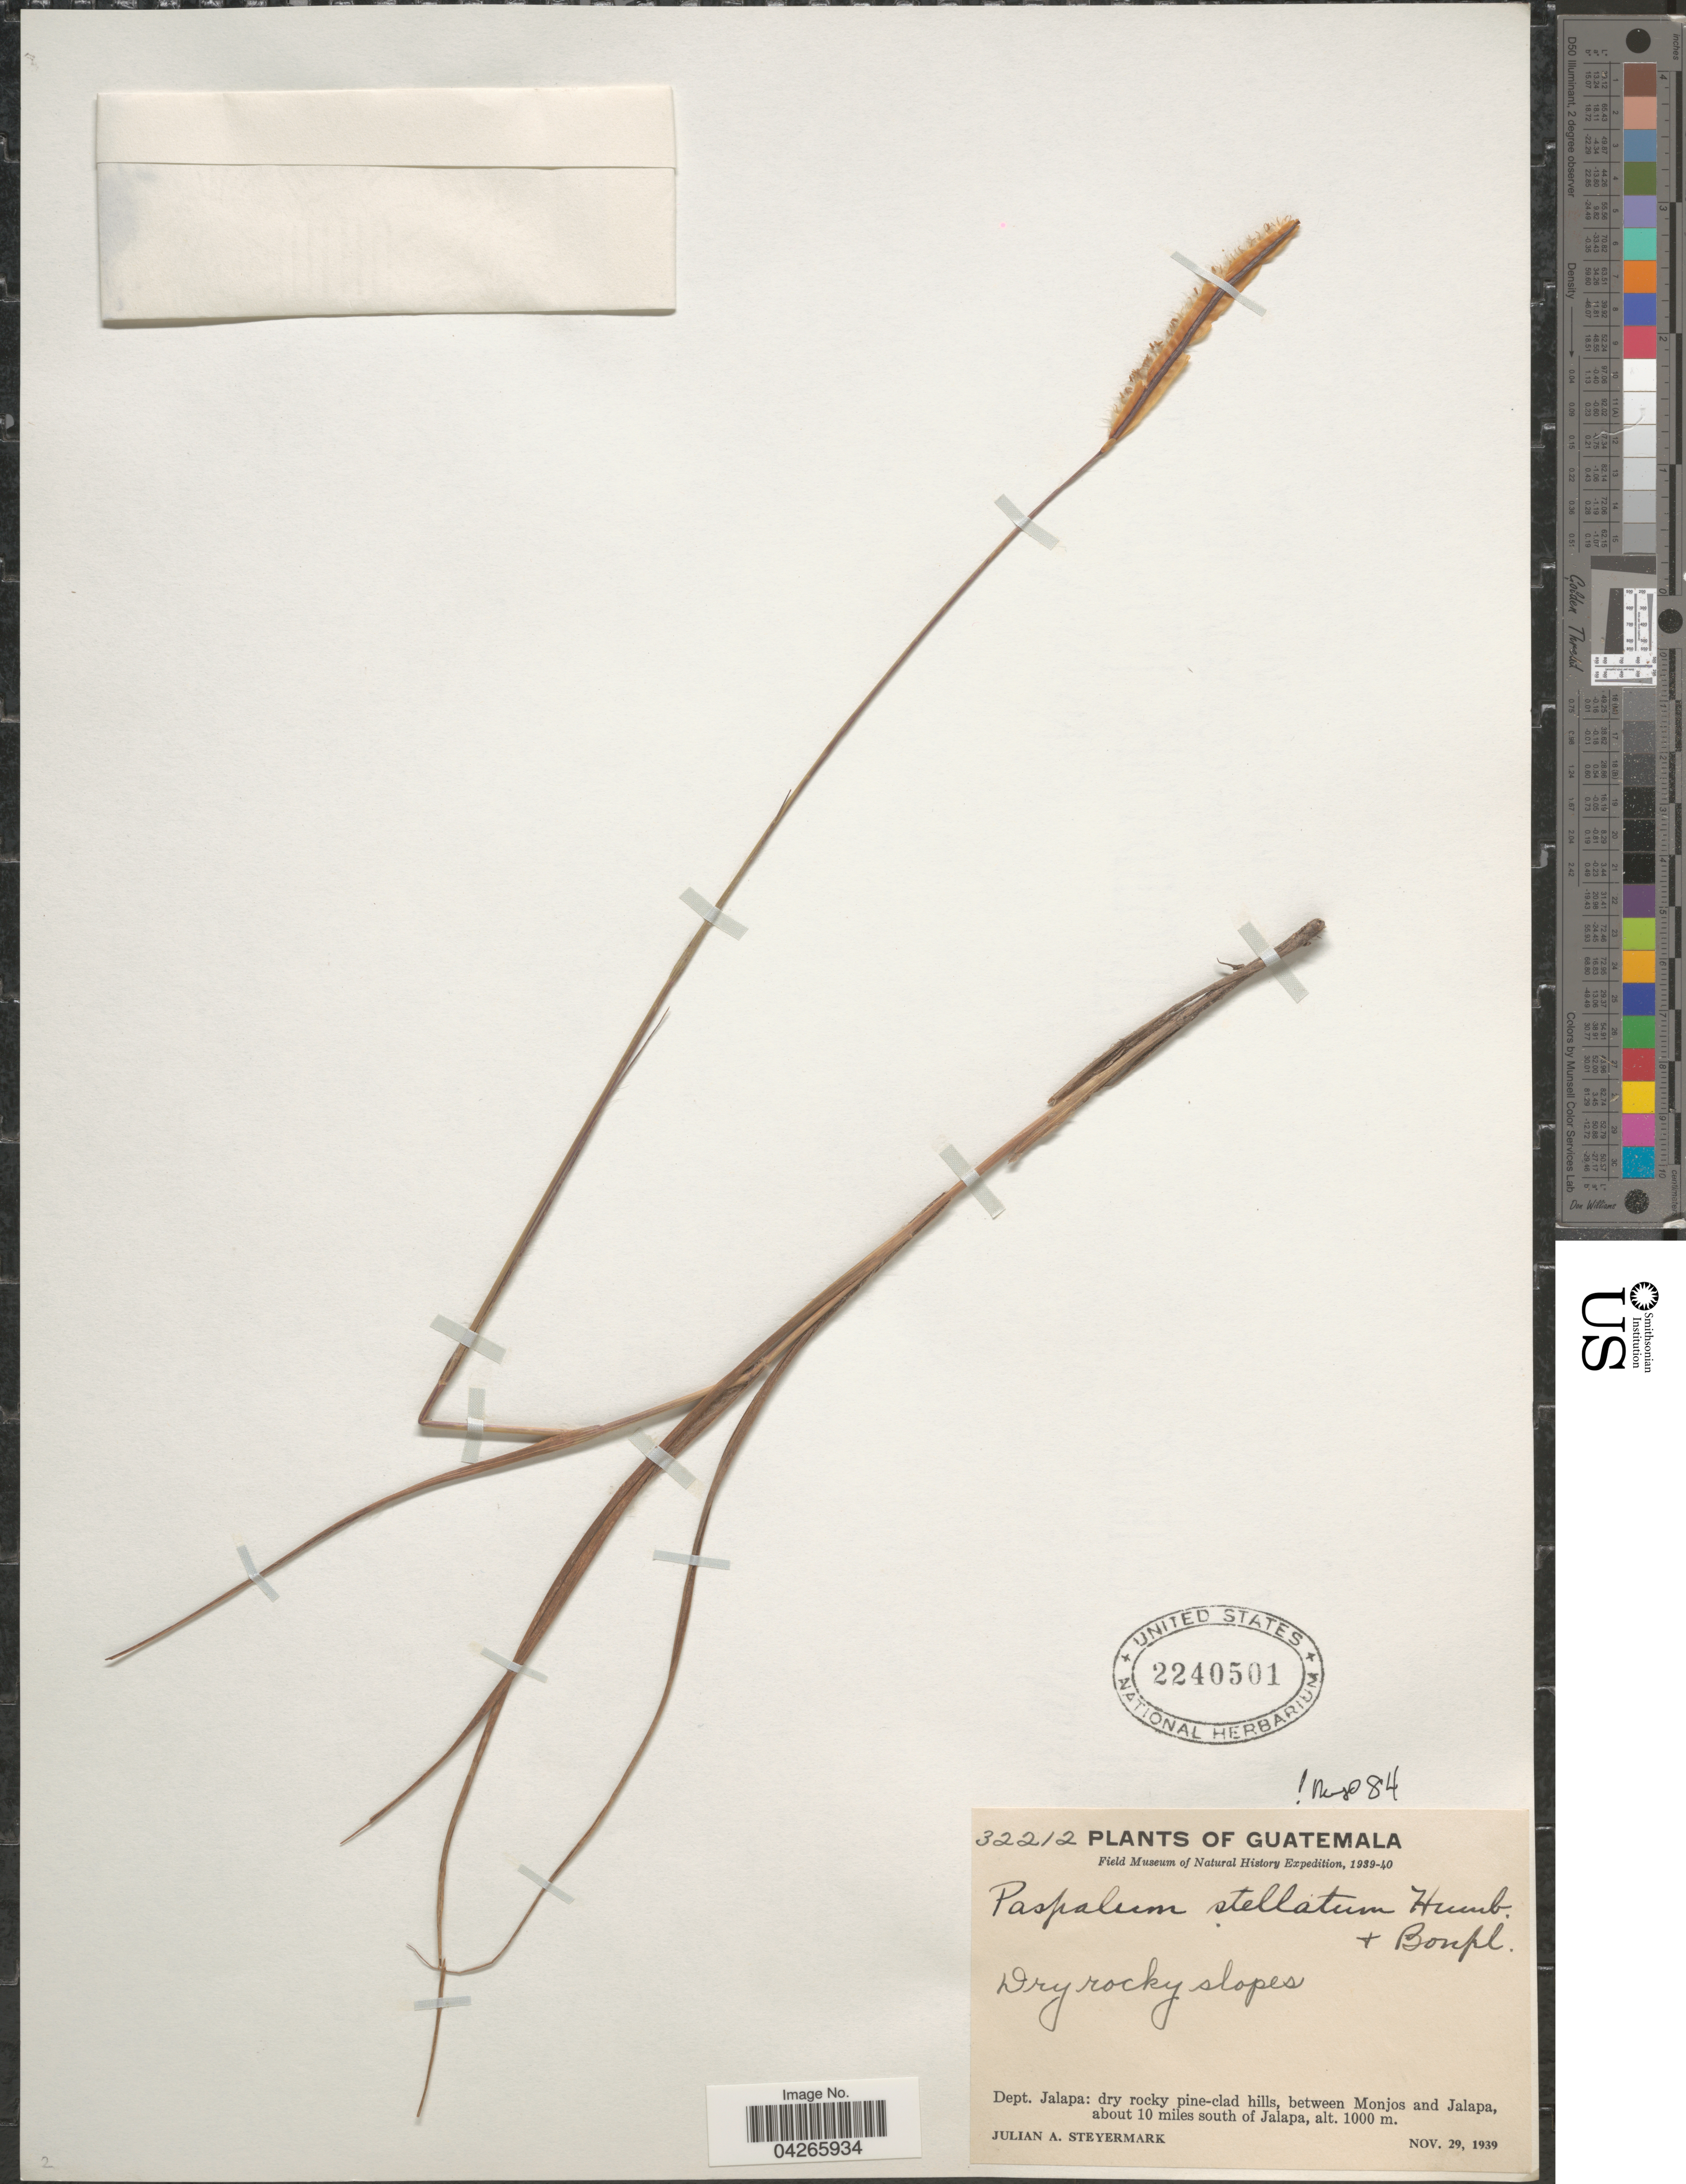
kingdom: Plantae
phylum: Tracheophyta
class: Liliopsida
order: Poales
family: Poaceae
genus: Paspalum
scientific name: Paspalum stellatum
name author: Humb. & Bonpl. ex Flüggé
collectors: J. Steyermark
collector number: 32212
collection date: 1939-11-29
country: Guatemala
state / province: Jalapa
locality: Field Museum of Natural History Expedition, 1939-40. Dept. Jalapa: between Monjos and Jalapa, about 10 miles south of Jalapa.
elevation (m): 1000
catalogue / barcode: US 2240501